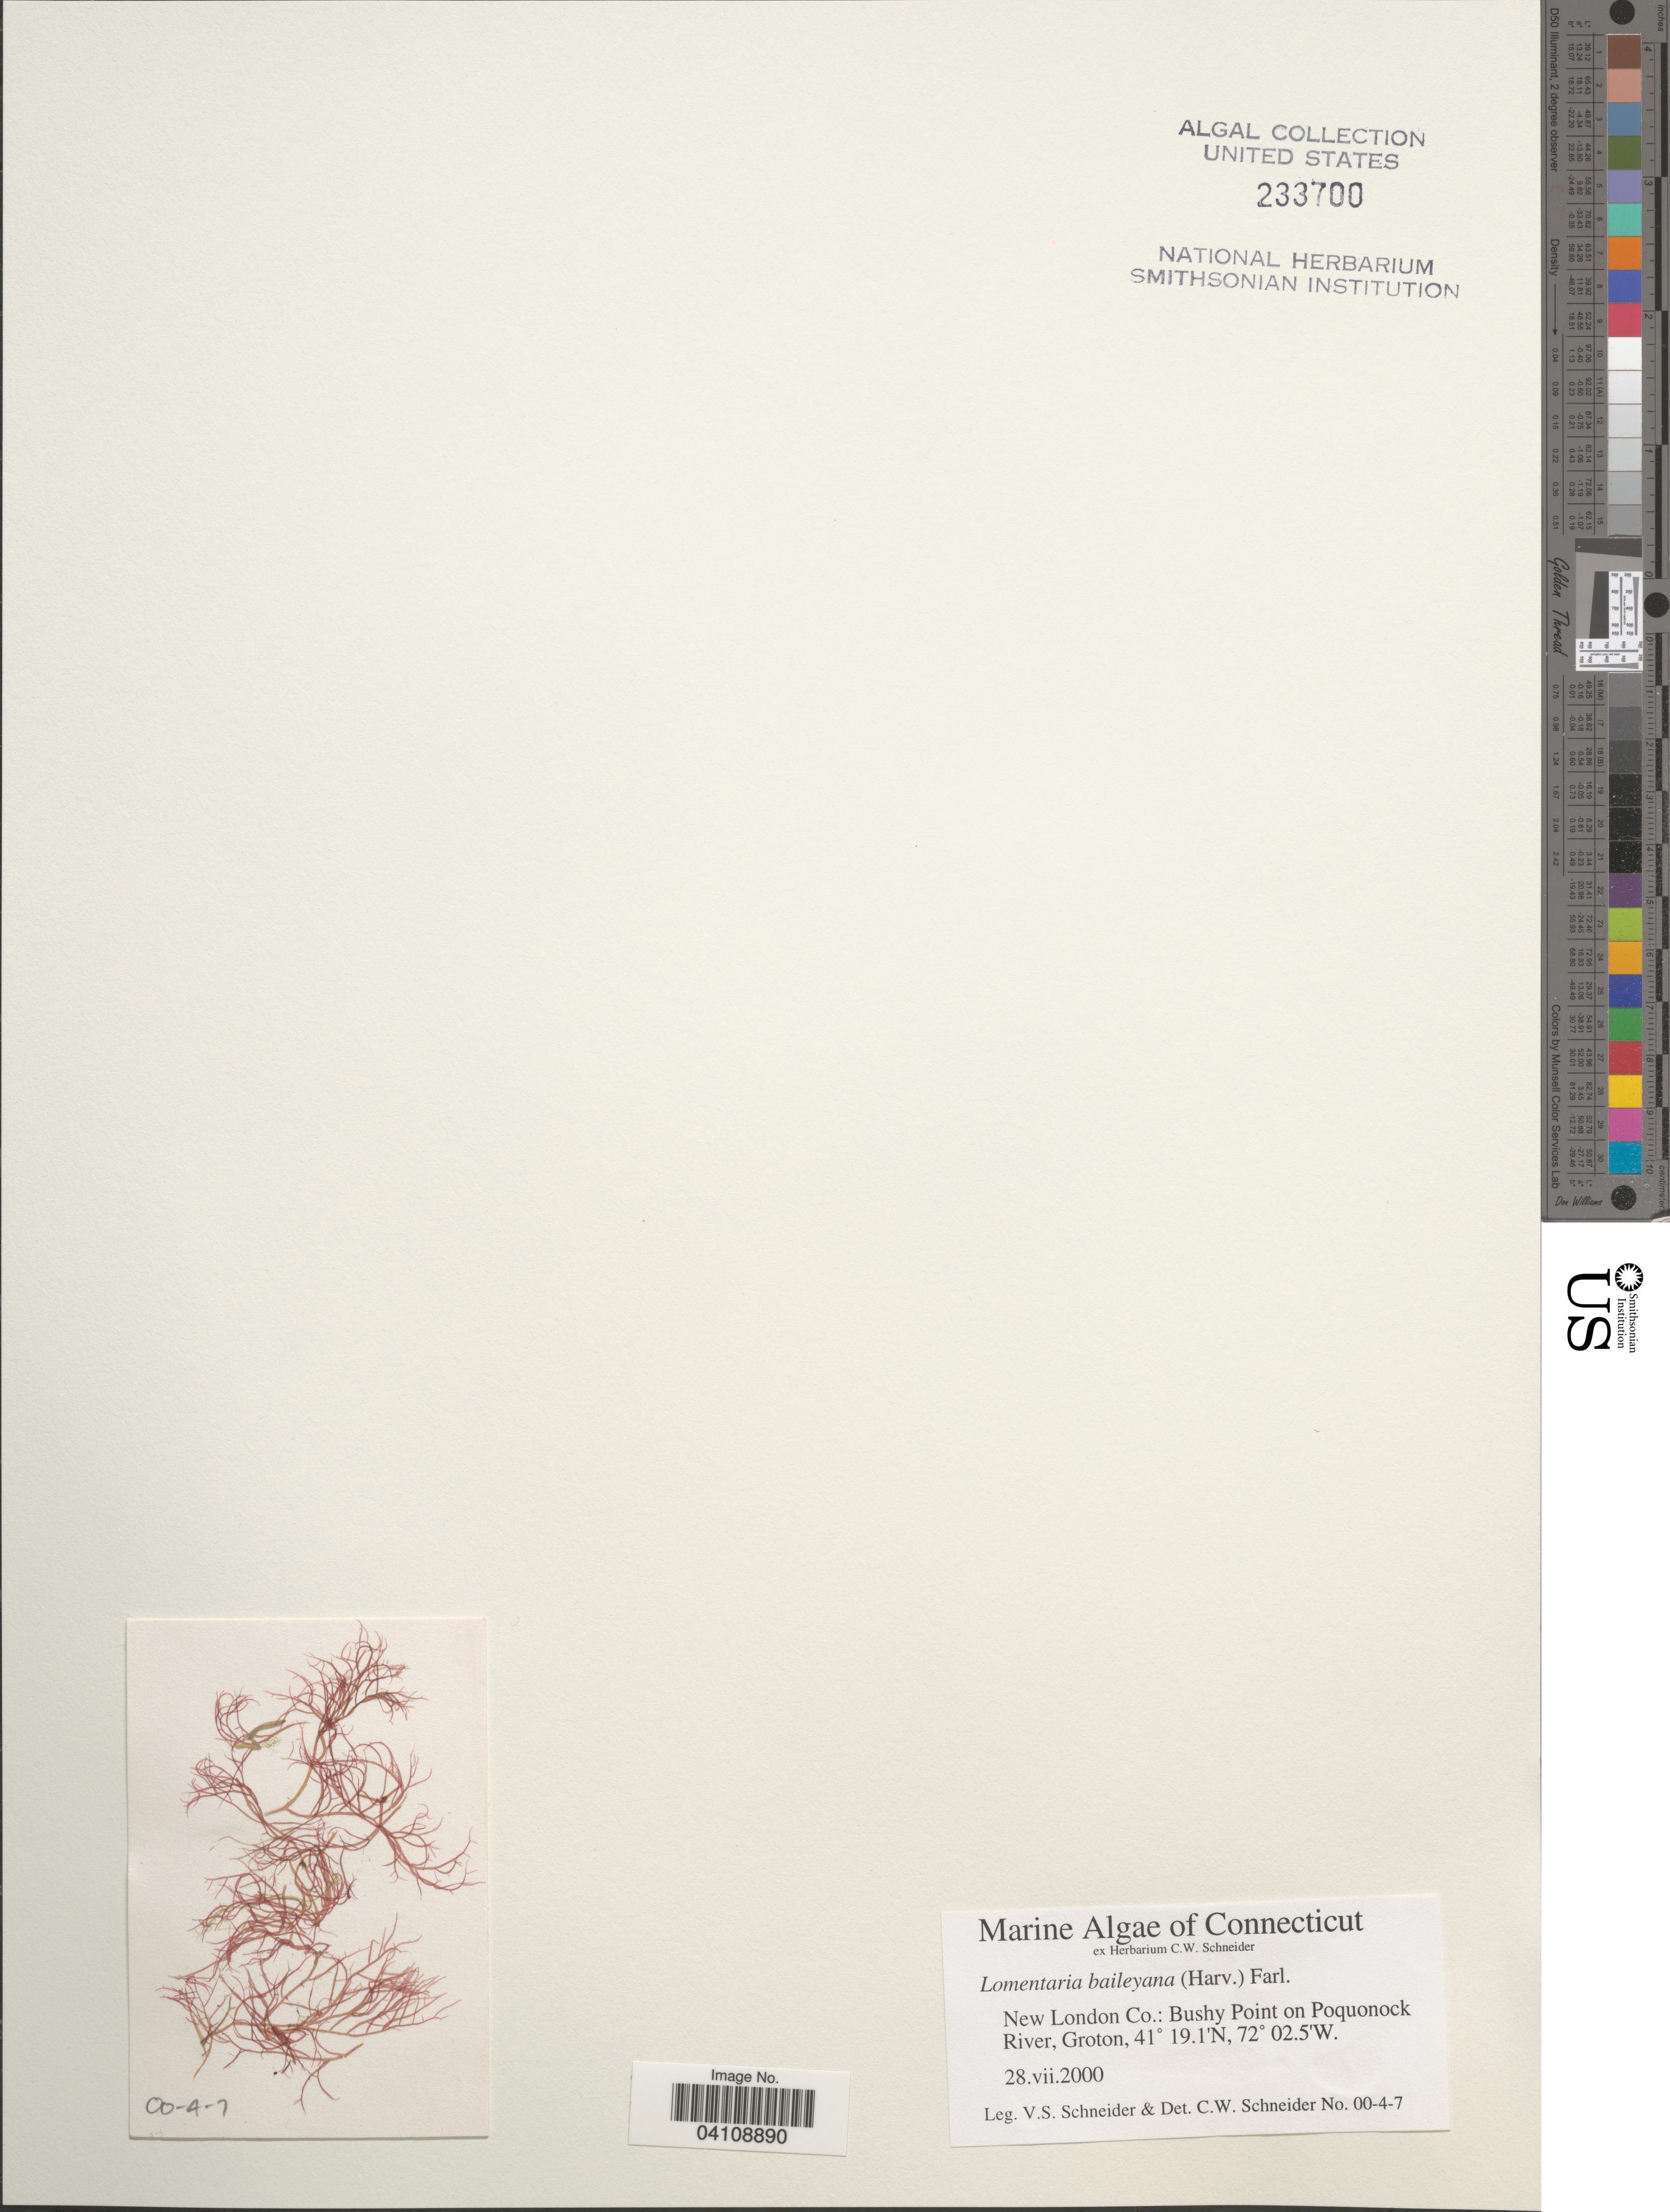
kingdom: Plantae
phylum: Rhodophyta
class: Florideophyceae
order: Rhodymeniales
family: Lomentariaceae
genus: Hooperia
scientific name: Hooperia divaricata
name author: (Durant) M.J. Wynne et al.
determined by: Algae name updating Project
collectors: V. Schneider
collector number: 00-4-7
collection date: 2000-07-28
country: United States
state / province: Connecticut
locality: New London Co.: Bushy Point on Poquonock River, Groton.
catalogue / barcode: US 233700